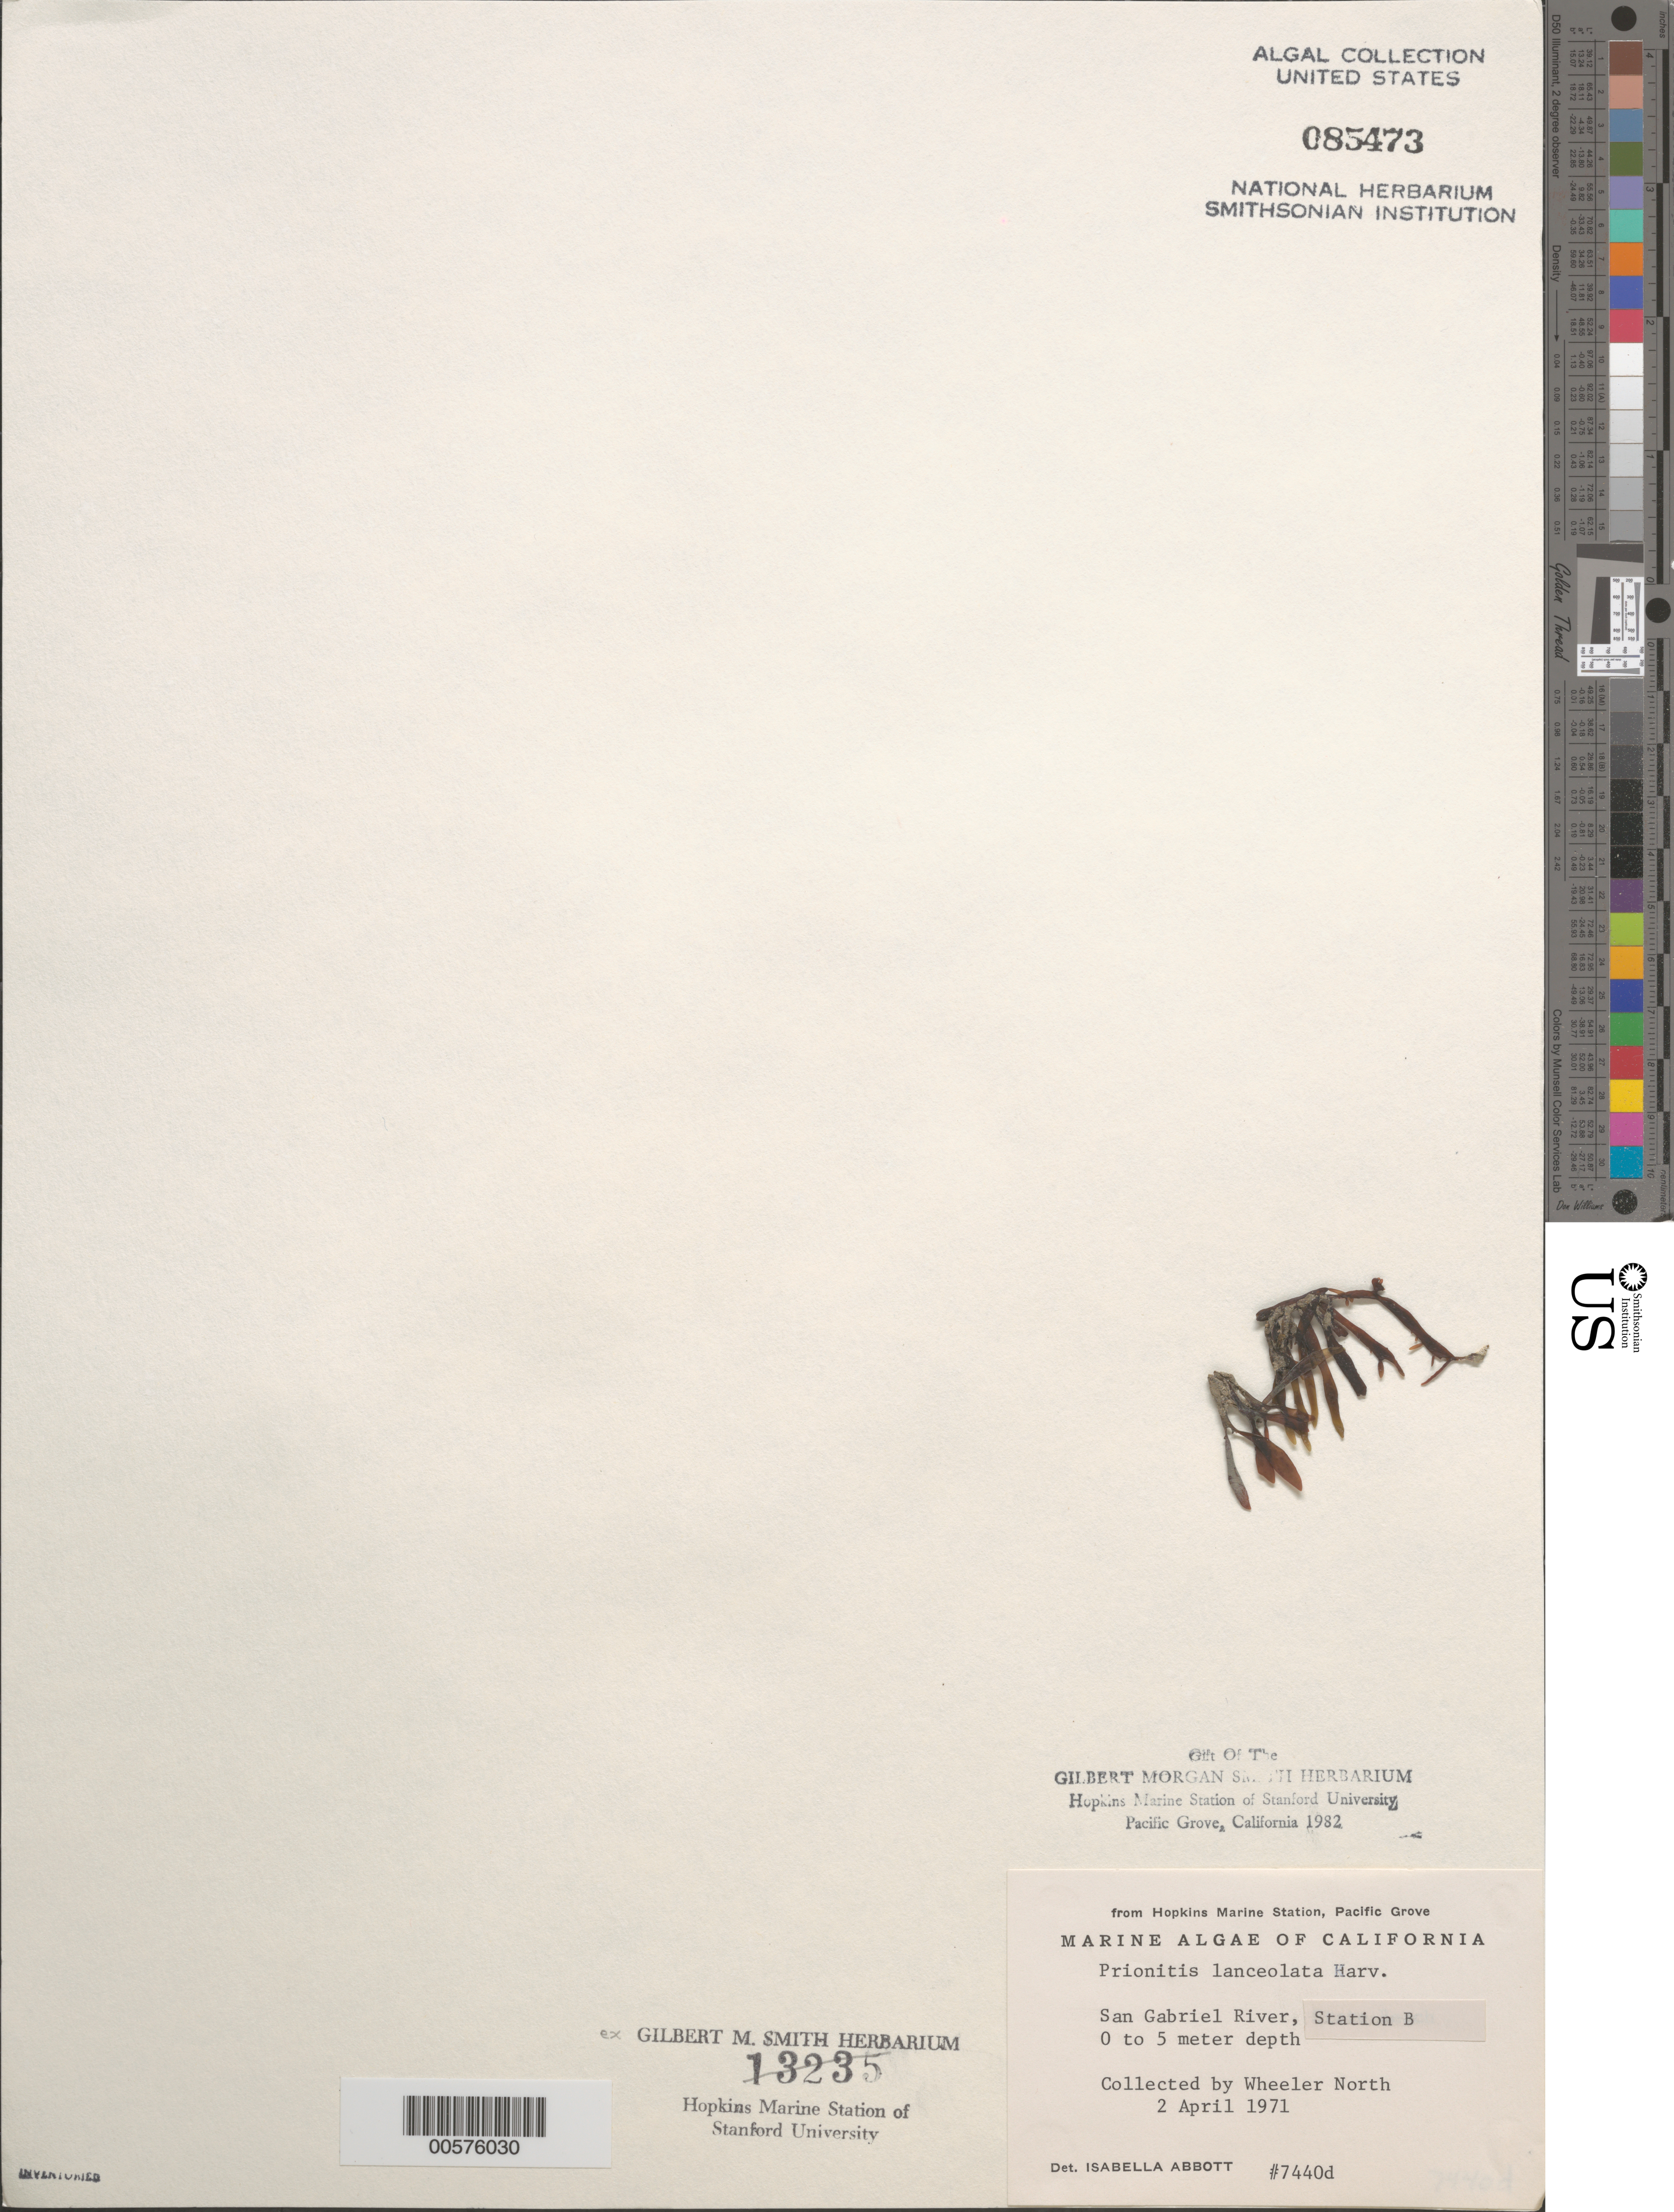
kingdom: Plantae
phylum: Rhodophyta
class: Florideophyceae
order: Cryptonemiales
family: Cryptonemiaceae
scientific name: Prionitis lanceolata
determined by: Abbott, Isabella A.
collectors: W. North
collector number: IAA 7440d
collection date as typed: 02 Apr 1971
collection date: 1971-04-02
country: United States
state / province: California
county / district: Los Angeles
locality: San Gabriel River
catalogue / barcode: US 85473